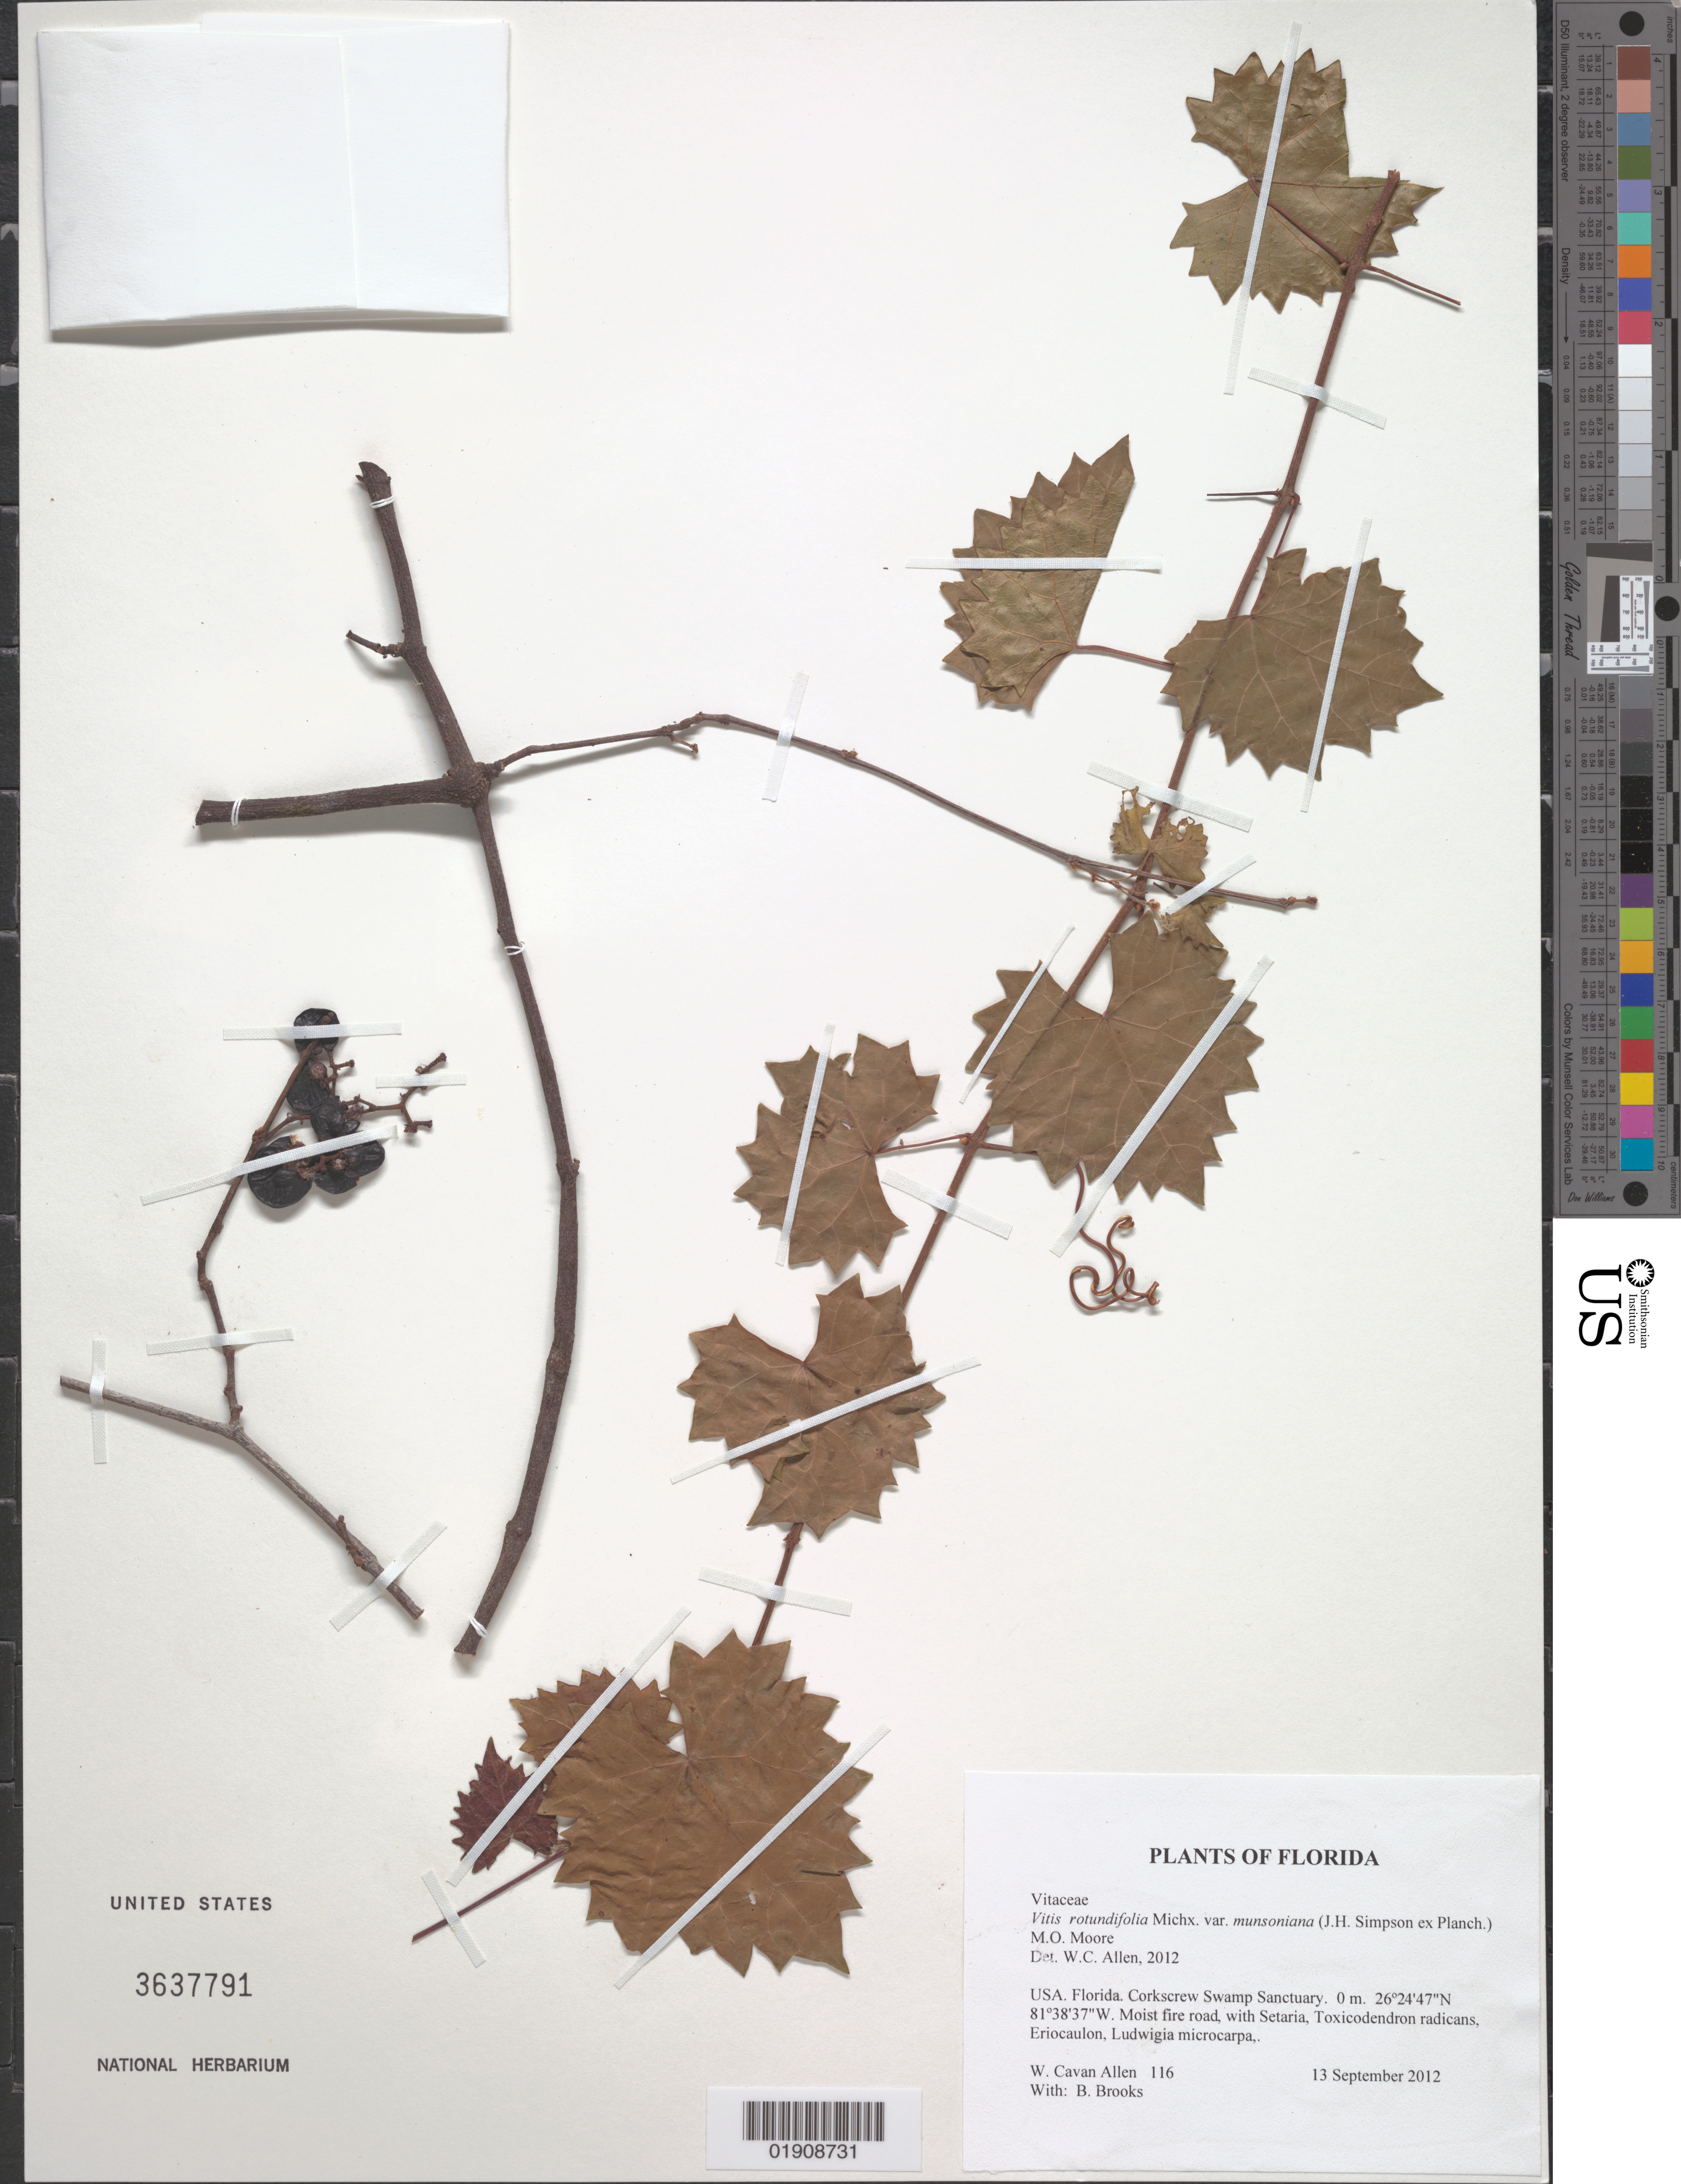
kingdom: Plantae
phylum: Tracheophyta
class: Magnoliopsida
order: Vitales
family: Vitaceae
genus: Vitis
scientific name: Vitis rotundifolia var. munsoniana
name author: (J.H. Simpson ex Munson) M.O. Moore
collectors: W. C. Allen & B. Brooks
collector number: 116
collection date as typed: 13 September 2012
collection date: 2012-09-13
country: United States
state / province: Florida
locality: Corkscrew Swamp Sanctuary,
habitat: Moist fire road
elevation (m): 0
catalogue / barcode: US 3637791